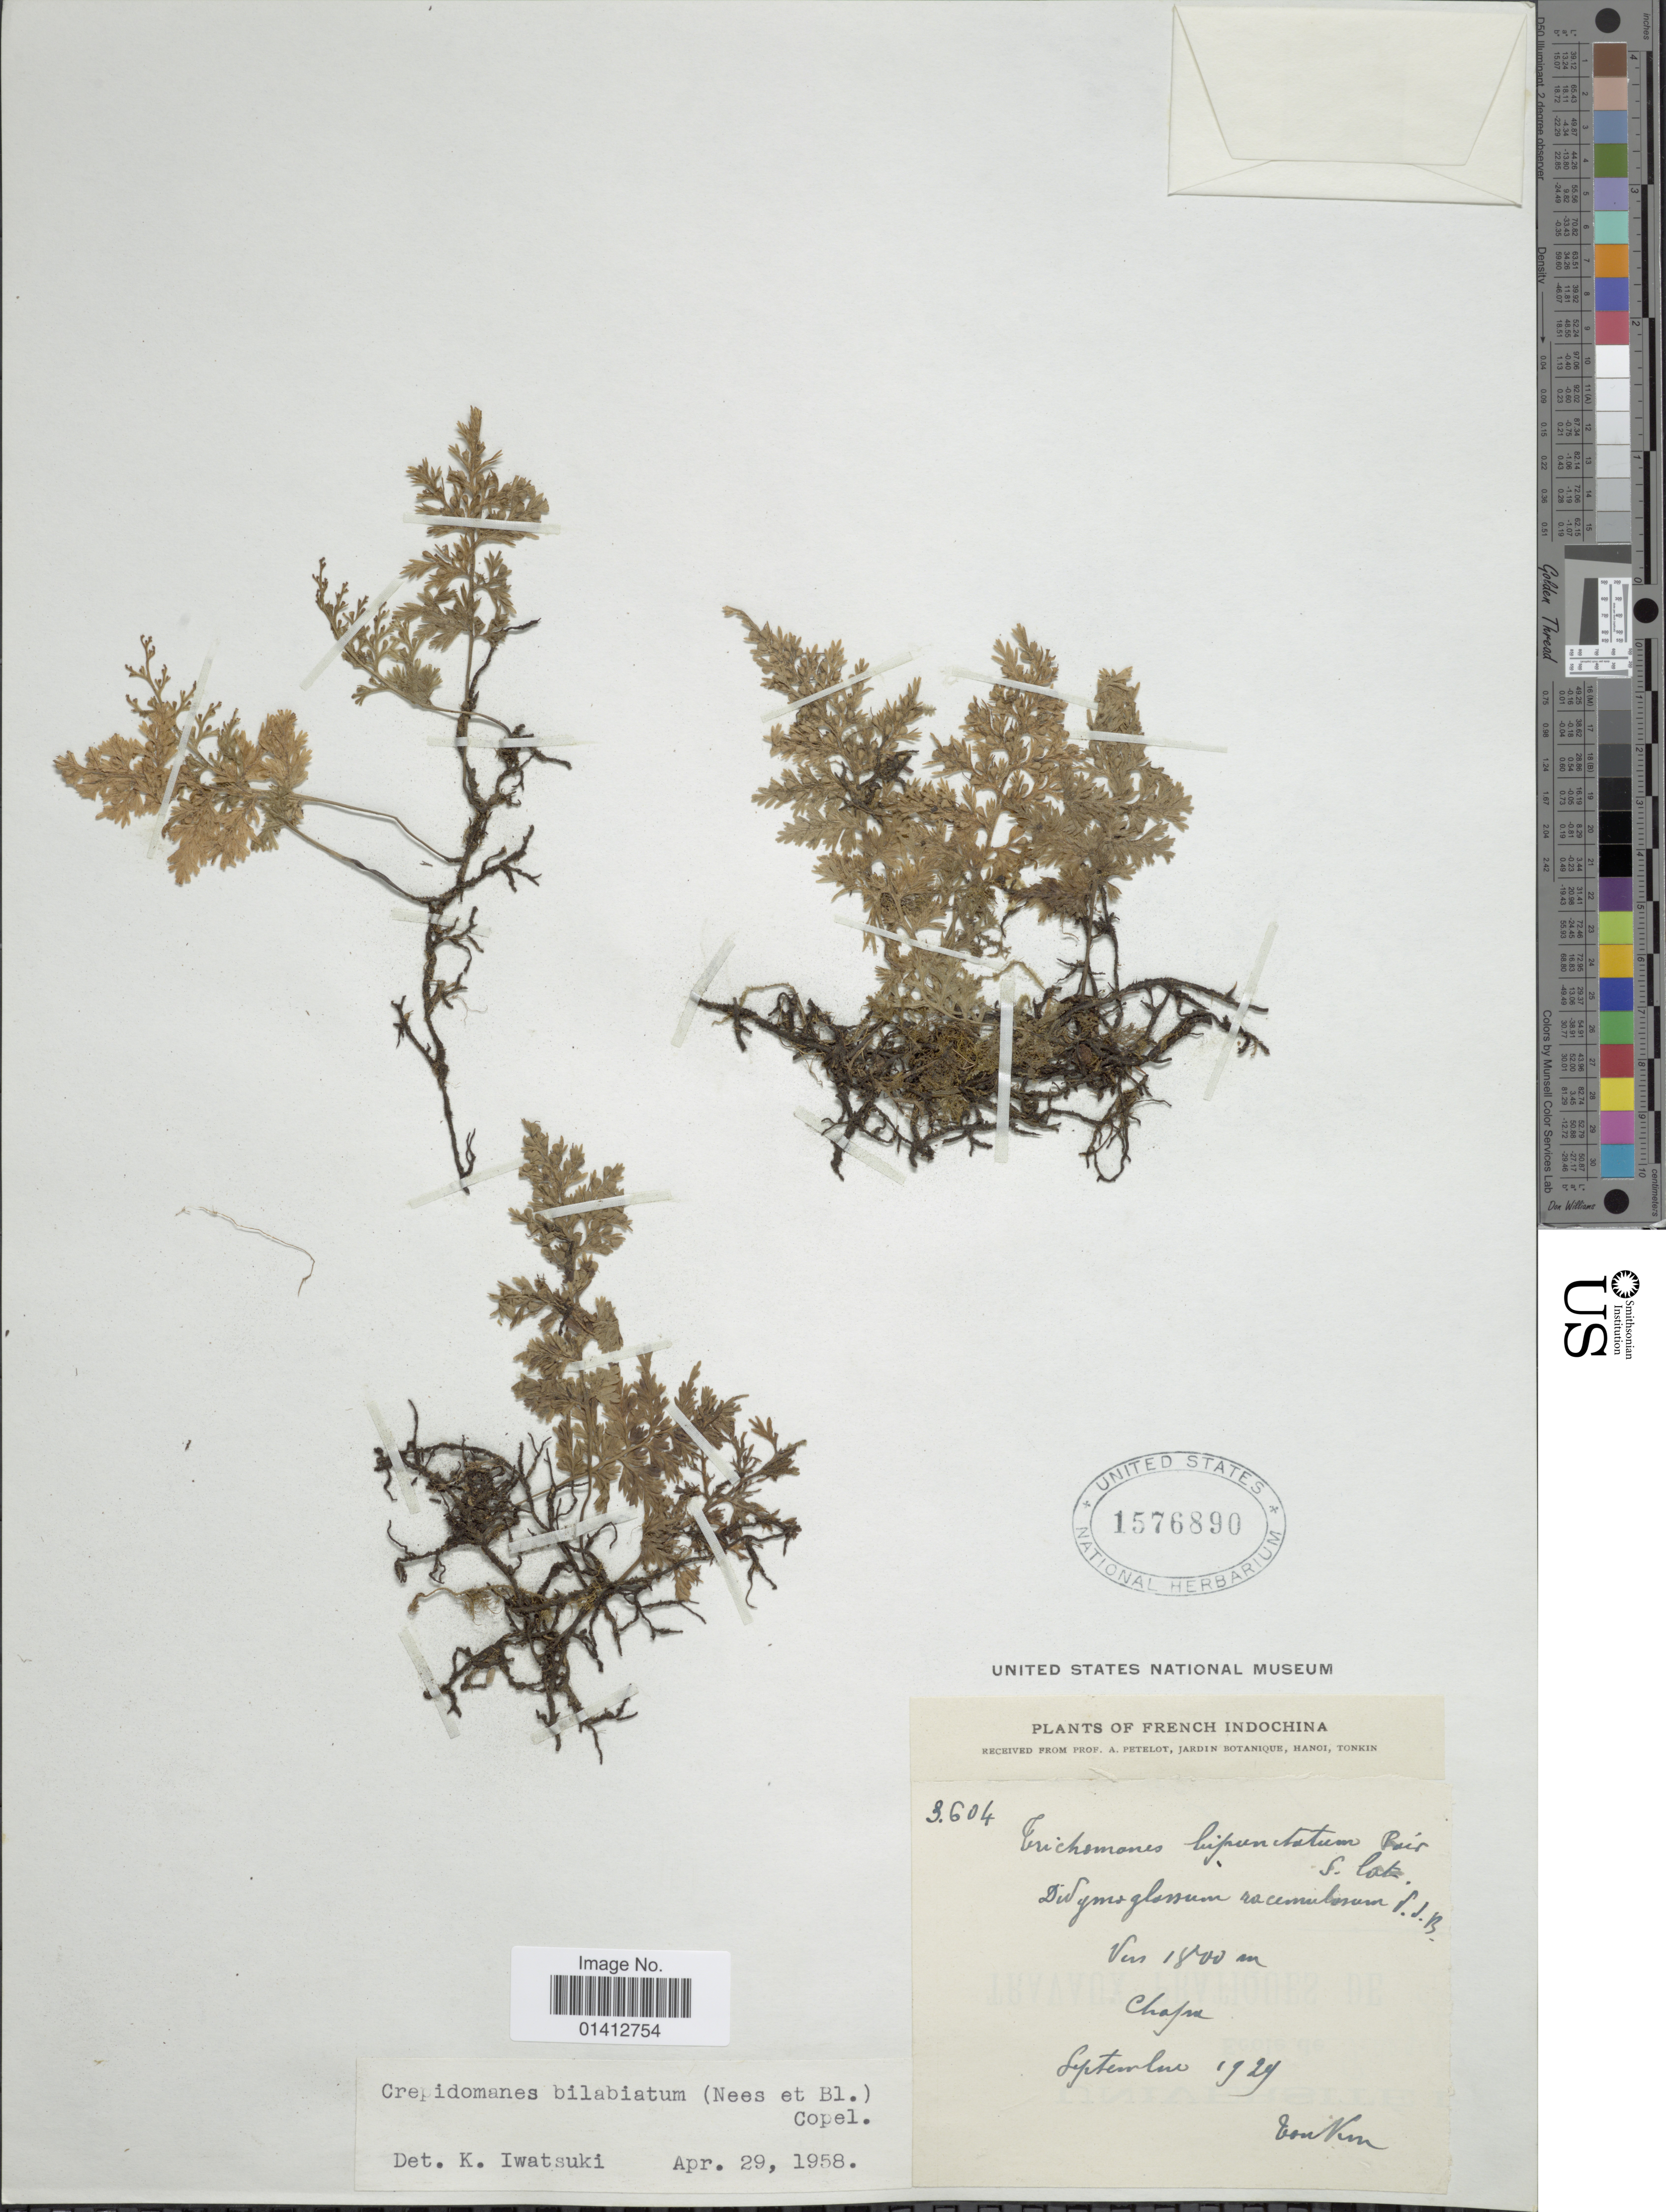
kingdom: Plantae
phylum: Tracheophyta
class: Polypodiopsida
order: Hymenophyllales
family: Hymenophyllaceae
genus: Crepidomanes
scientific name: Crepidomanes bilabiatum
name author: (Nees ex Blume) Copel.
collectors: A. Petelot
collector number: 3604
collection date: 1929-09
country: Vietnam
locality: Tonkin. Chapa [interpreted]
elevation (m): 1800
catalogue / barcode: US 1576890